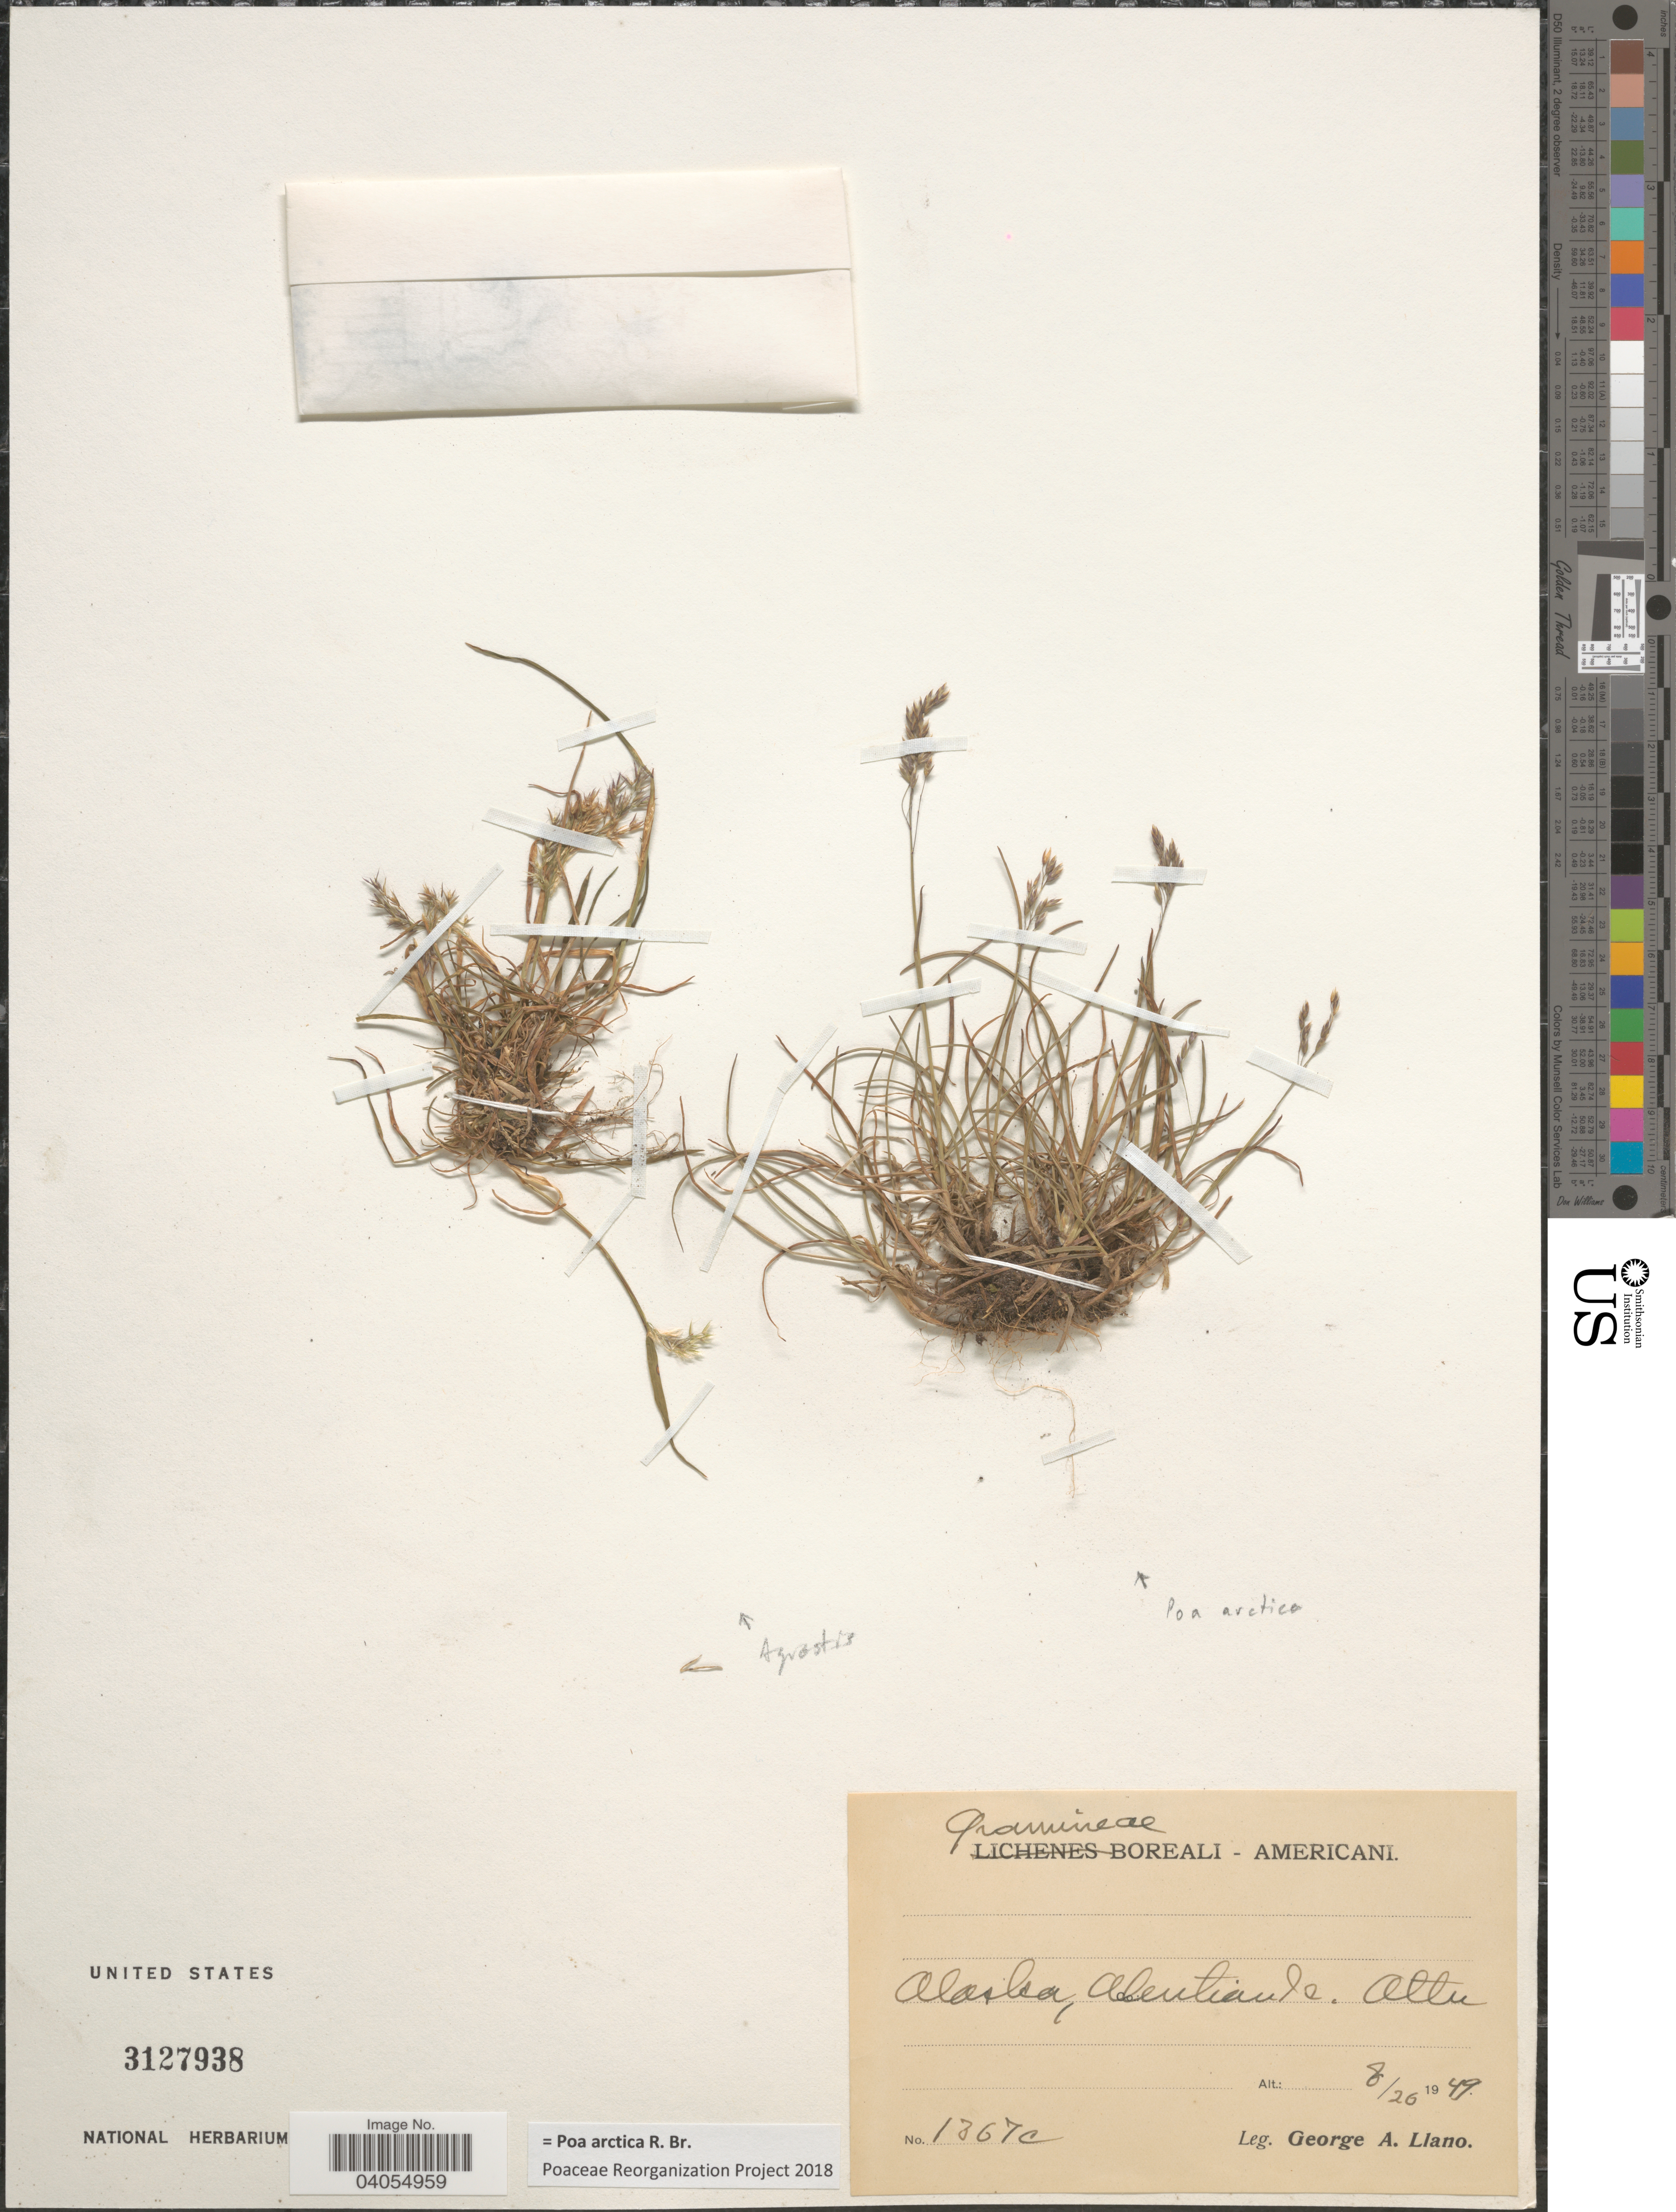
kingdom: Plantae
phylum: Tracheophyta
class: Liliopsida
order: Poales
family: Poaceae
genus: Poa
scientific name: Poa arctica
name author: R. Br.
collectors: G. Llano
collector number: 1367a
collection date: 1949-08-26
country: United States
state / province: Alaska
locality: Aleutian Is. Attu.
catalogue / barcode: US 3127938